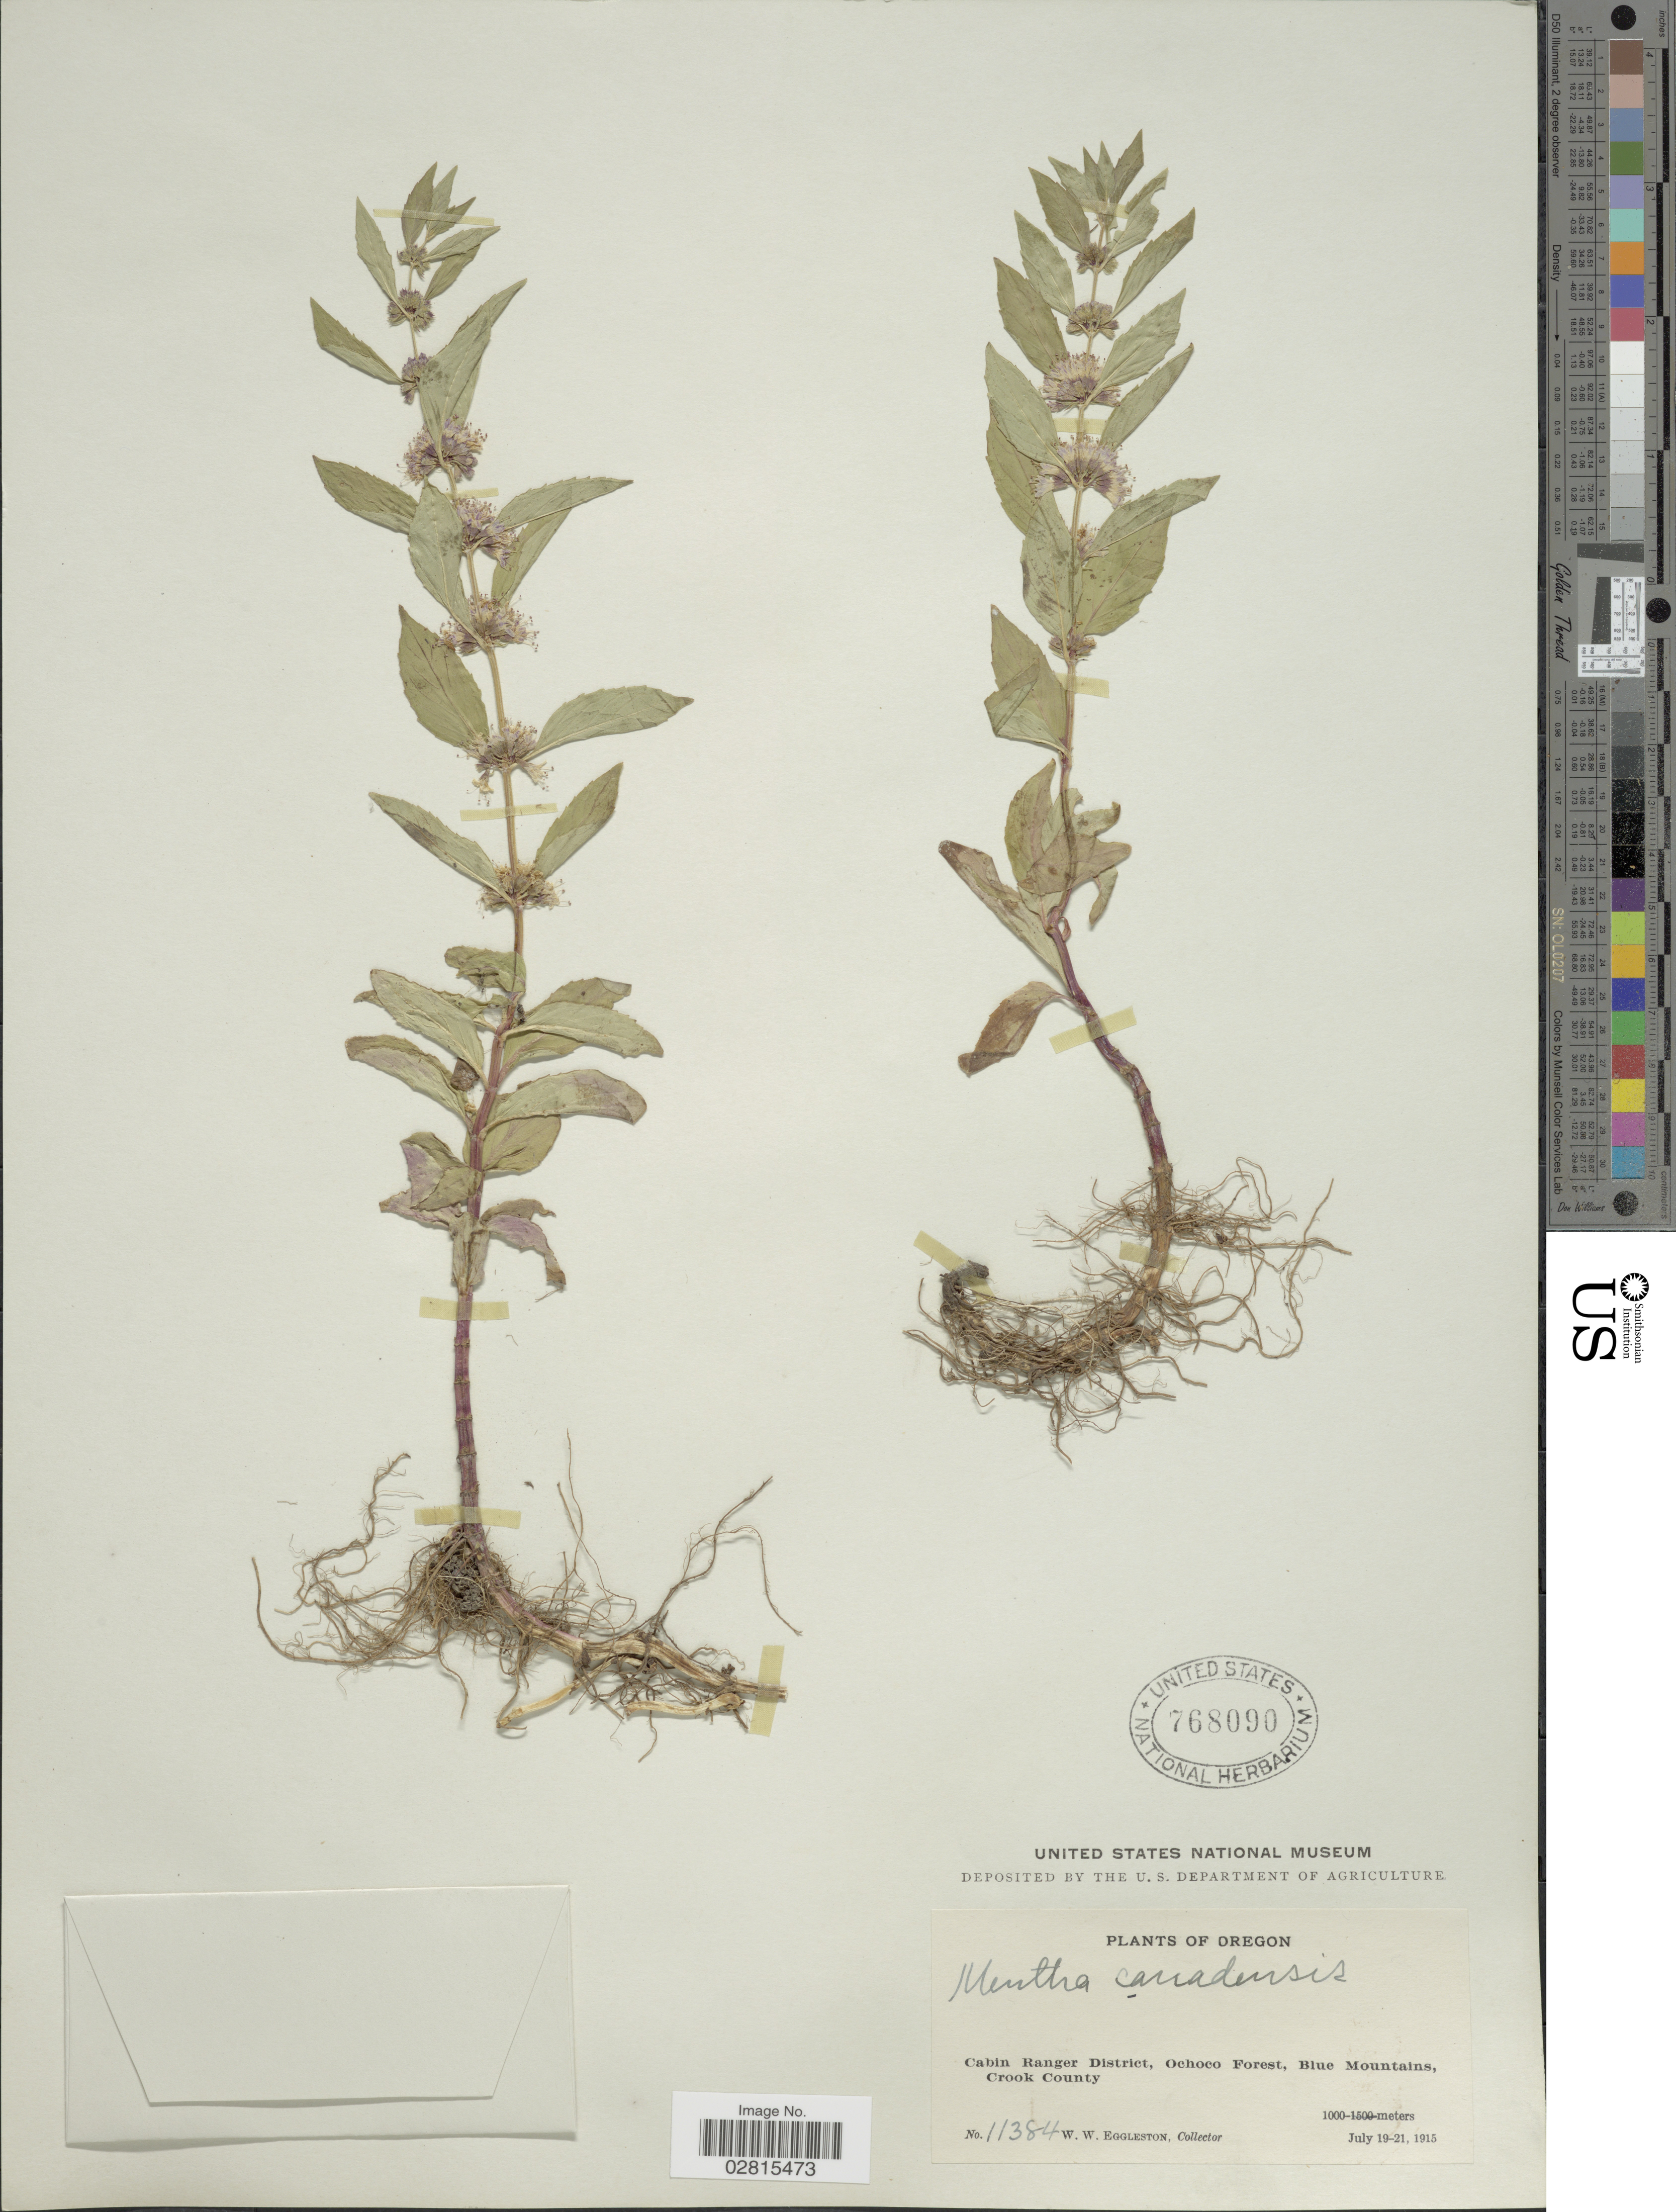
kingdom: Plantae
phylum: Tracheophyta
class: Magnoliopsida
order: Lamiales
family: Lamiaceae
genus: Mentha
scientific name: Mentha canadensis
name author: L.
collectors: W. W. Eggleston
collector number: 11384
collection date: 1915-07-19/1915-07-21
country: United States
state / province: Oregon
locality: Cabin Ranger District, Ochoco Forest, Blue Mountains, Crook County.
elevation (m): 1000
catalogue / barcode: US 768090